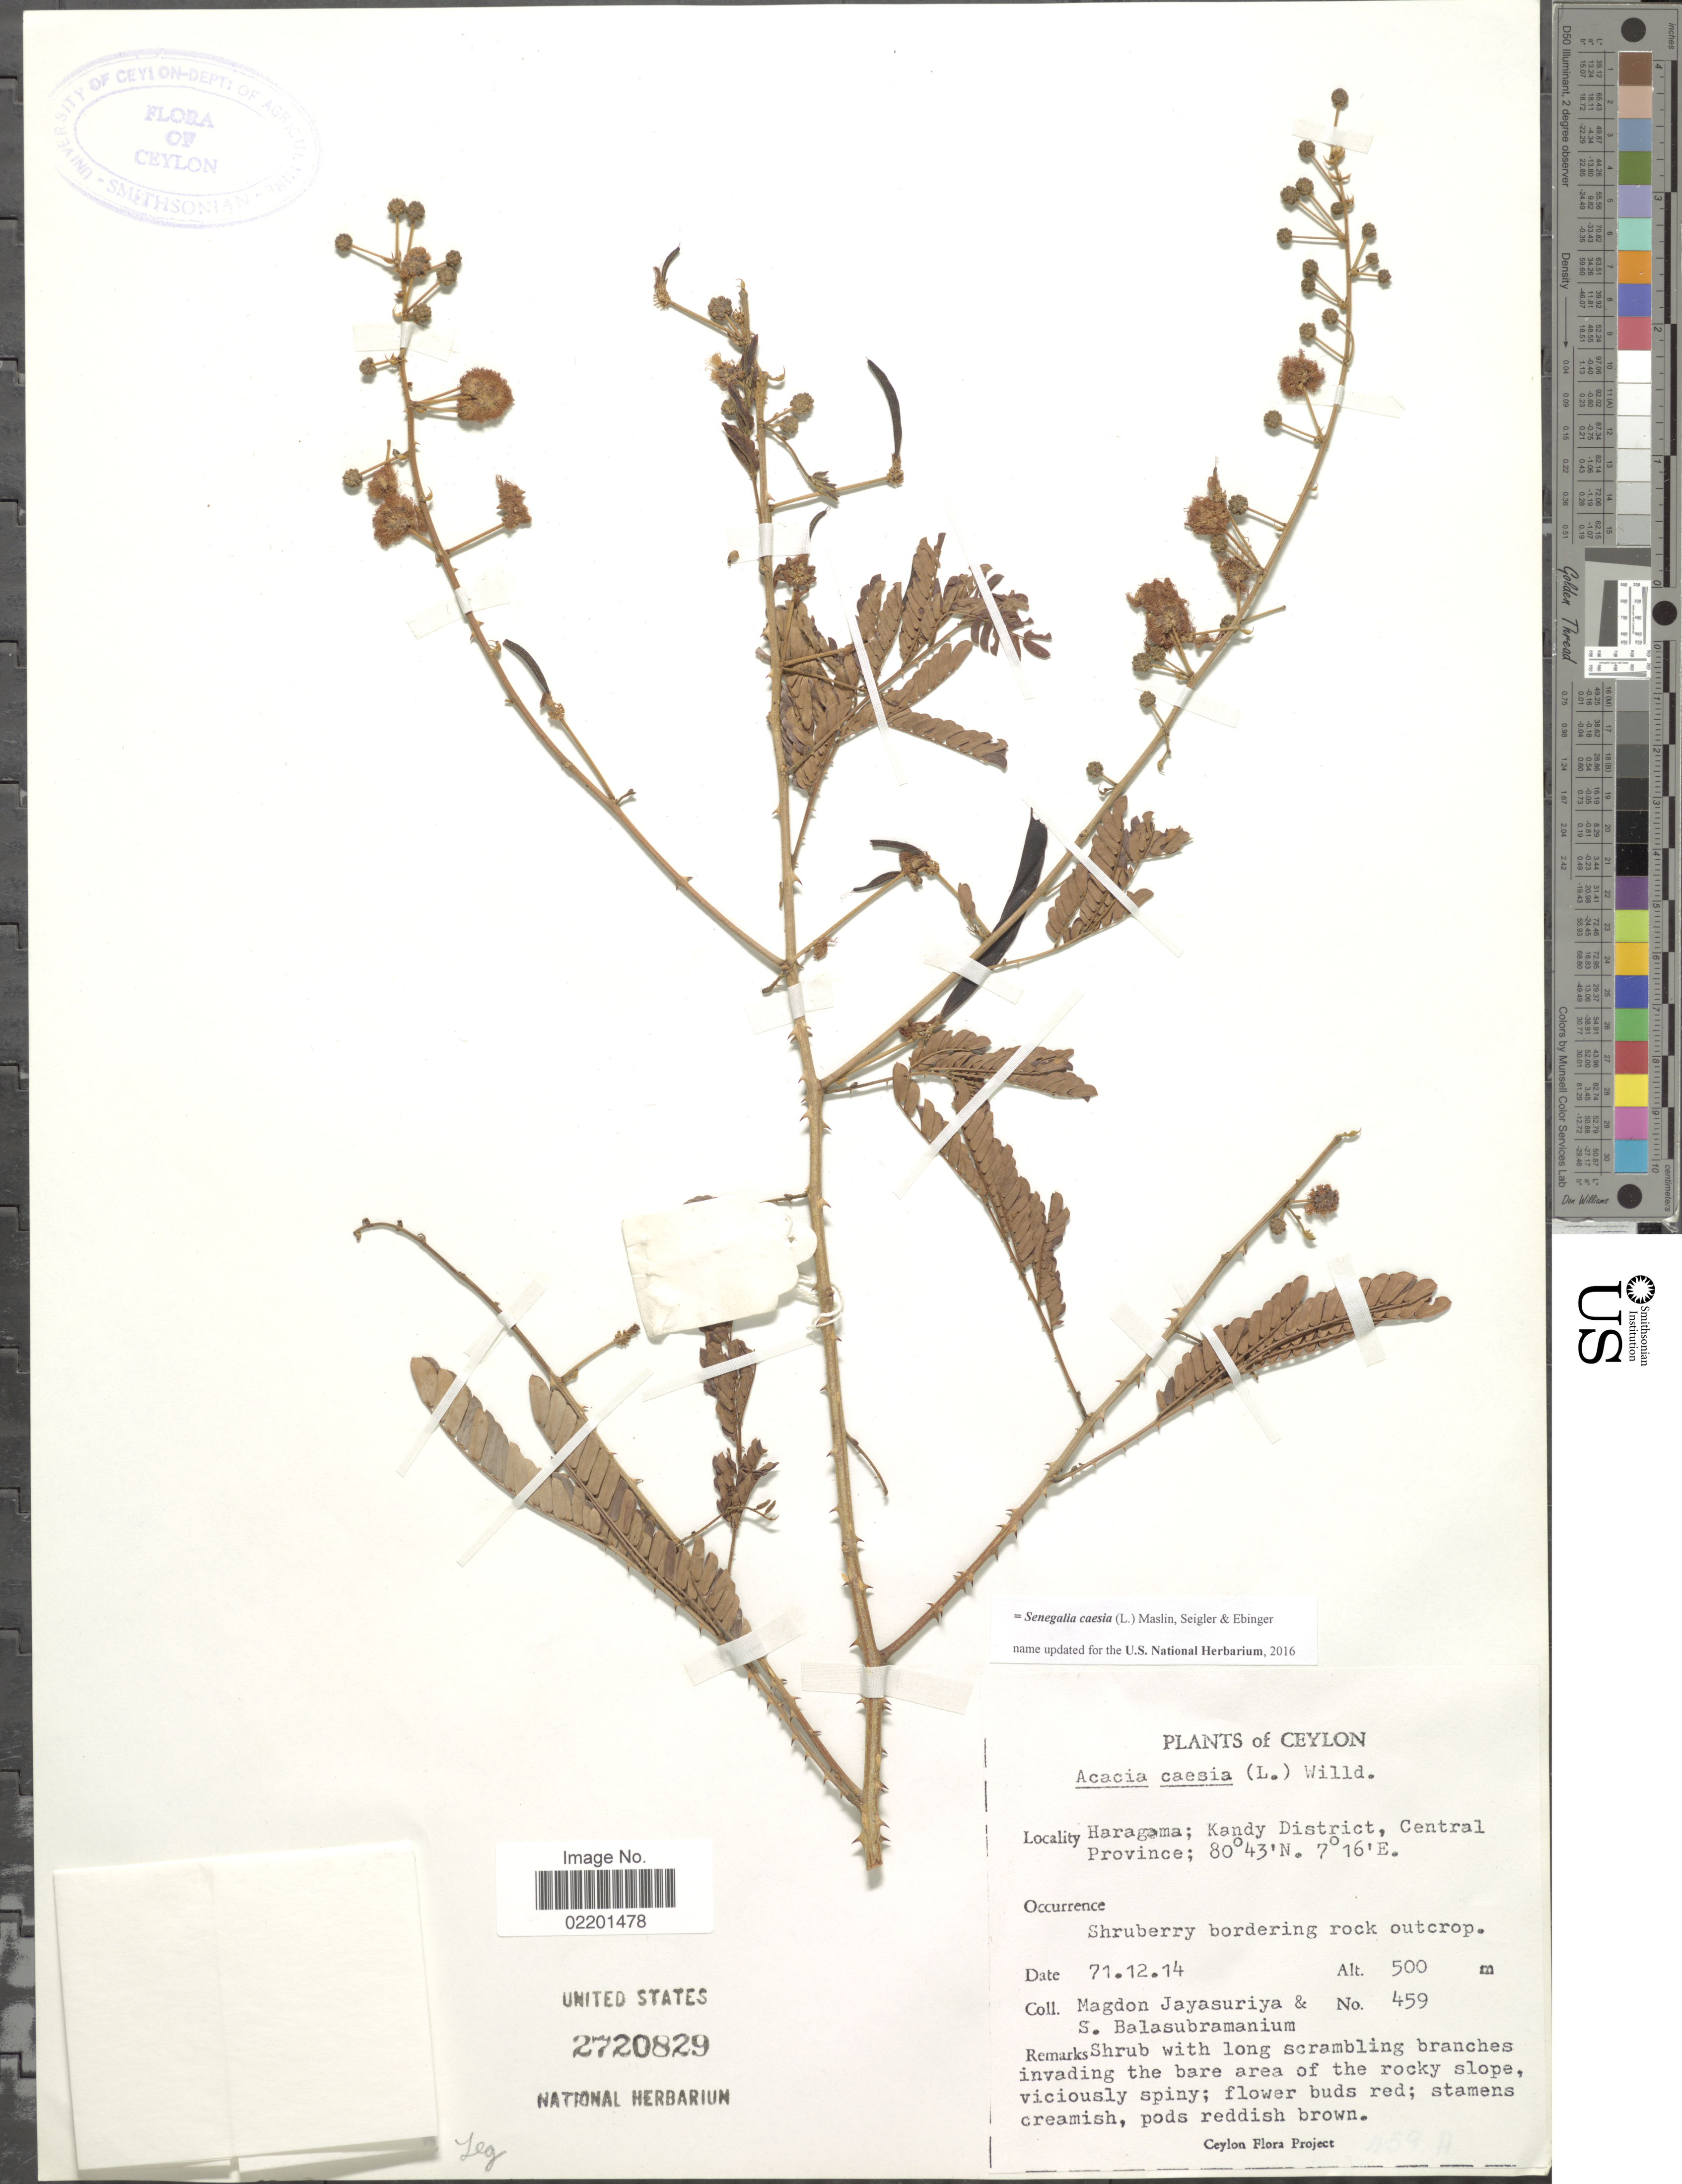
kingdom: Plantae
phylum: Tracheophyta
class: Magnoliopsida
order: Fabales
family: Fabaceae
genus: Senegalia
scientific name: Senegalia caesia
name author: (L.) Maslin et al.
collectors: A. H. Jayasuriya & S. Balasubramanium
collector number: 459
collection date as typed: Transcribed d/m/y: 14/12/71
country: Sri Lanka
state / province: Central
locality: Ceylon. Haragama: Kandy District, Central Province.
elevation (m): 500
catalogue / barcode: US 2720829